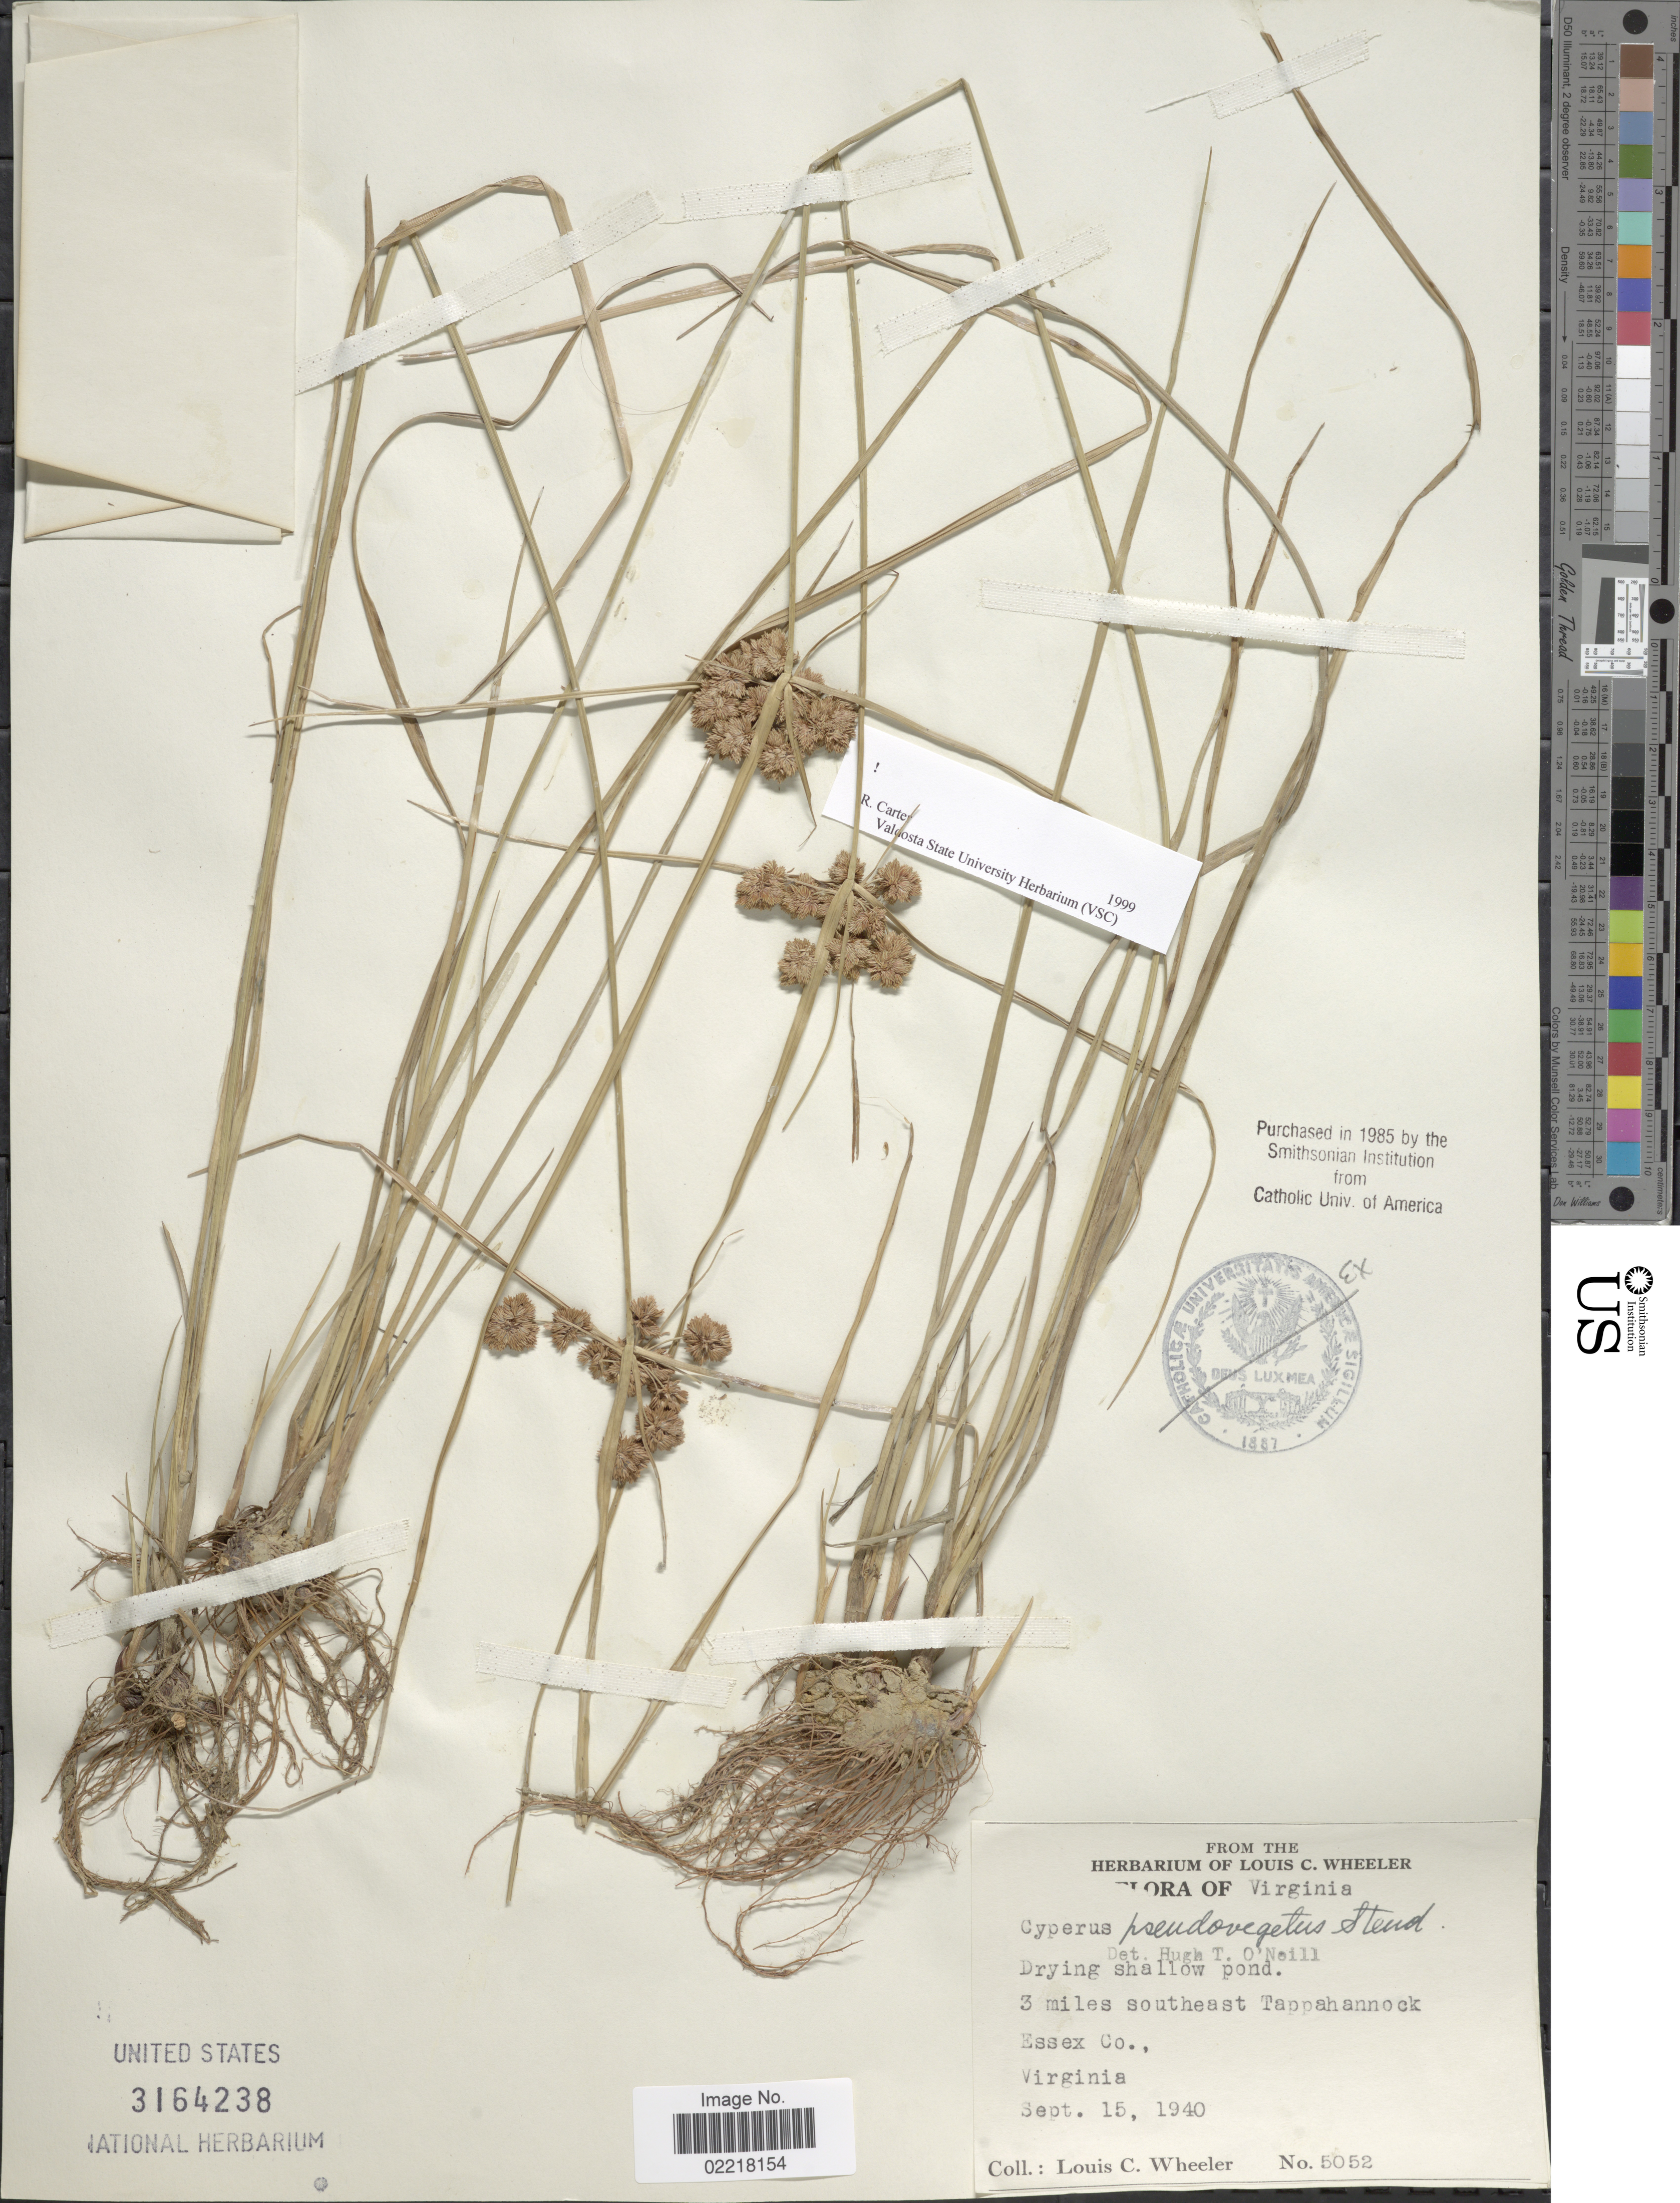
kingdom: Plantae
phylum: Tracheophyta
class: Liliopsida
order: Poales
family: Cyperaceae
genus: Cyperus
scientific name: Cyperus pseudovegetus Steud.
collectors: L. C. Wheeler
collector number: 5052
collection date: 1940-09-15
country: United States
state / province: Virginia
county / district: Essex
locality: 3 miles southeast Tappahannock, Essex Co.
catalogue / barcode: US 3164238